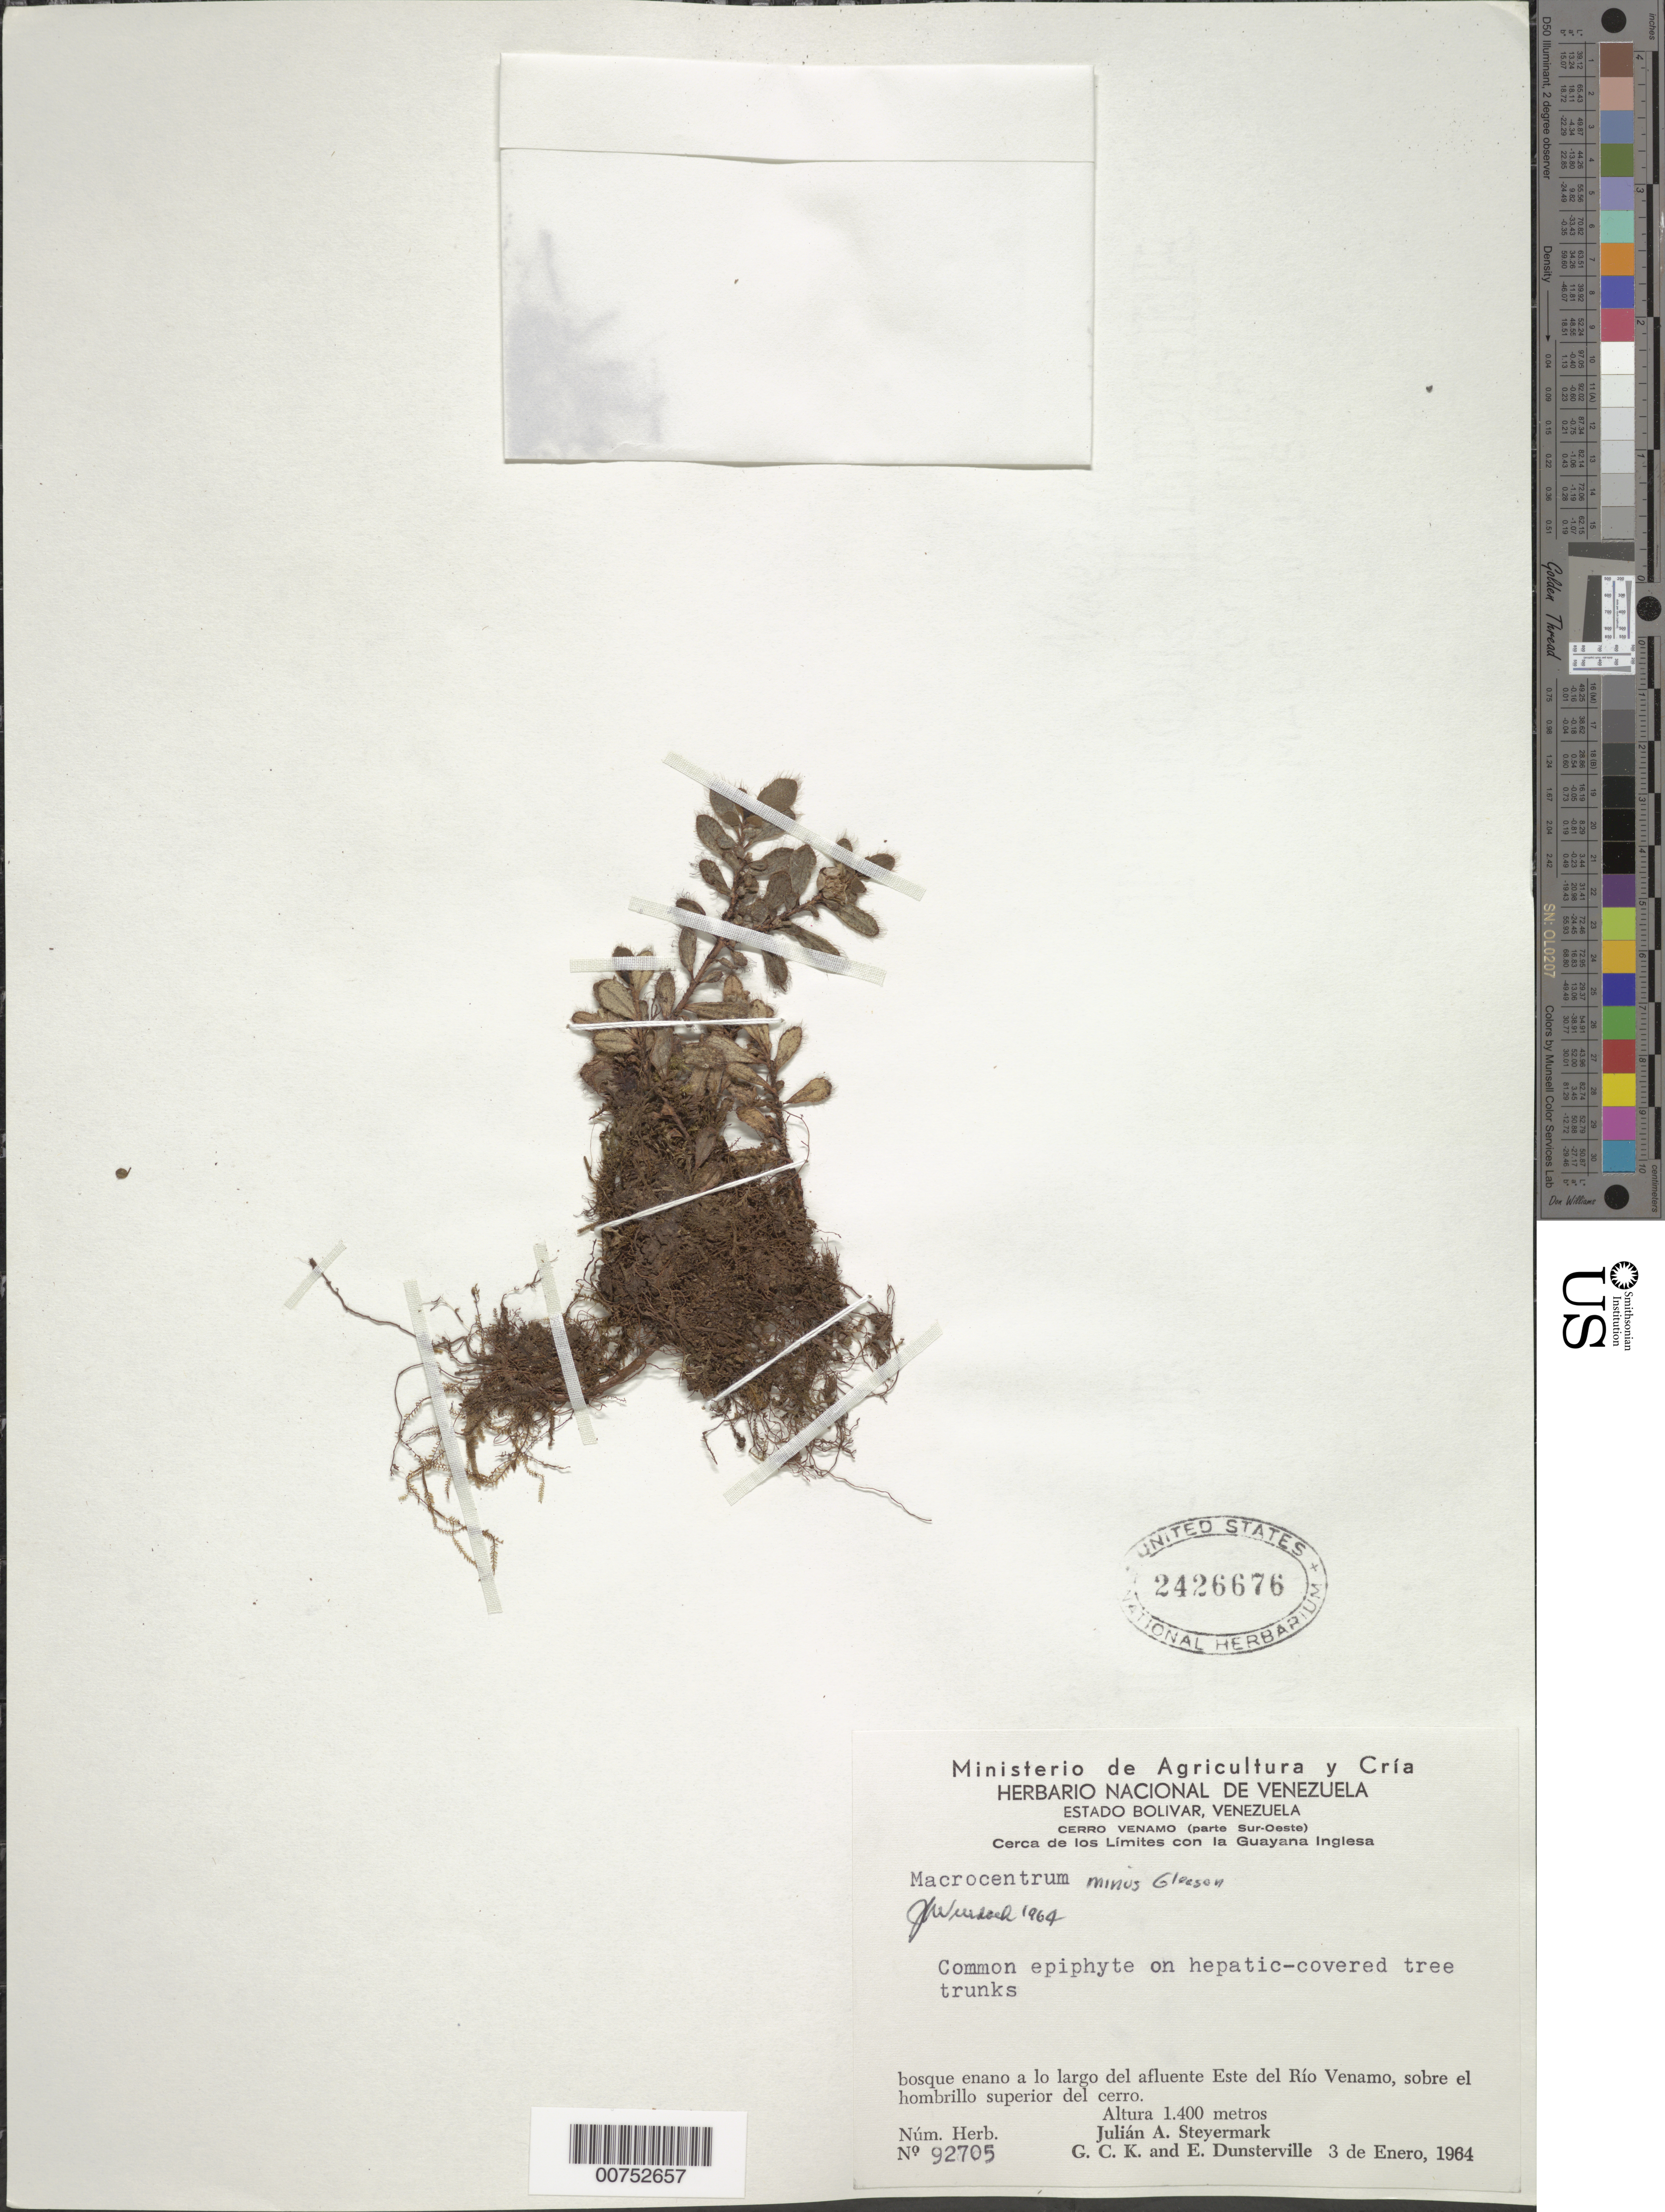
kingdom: Plantae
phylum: Tracheophyta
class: Magnoliopsida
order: Myrtales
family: Melastomataceae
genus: Macrocentrum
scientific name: Macrocentrum minus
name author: Gleason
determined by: Wurdack, John J., (US), US (UNITED STATES)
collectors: J. Steyermark, G. C. K. Dunsterville & E. Dunsterville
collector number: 92705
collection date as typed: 3-Jan-64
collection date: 1964-01-03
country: Venezuela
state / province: Bolívar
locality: Cerro Venamo, a lo largo del afluente Este del Río Venamo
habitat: Shoulder at top of hill; on hepatic-covered tree trunks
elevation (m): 1400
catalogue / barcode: US 2426676